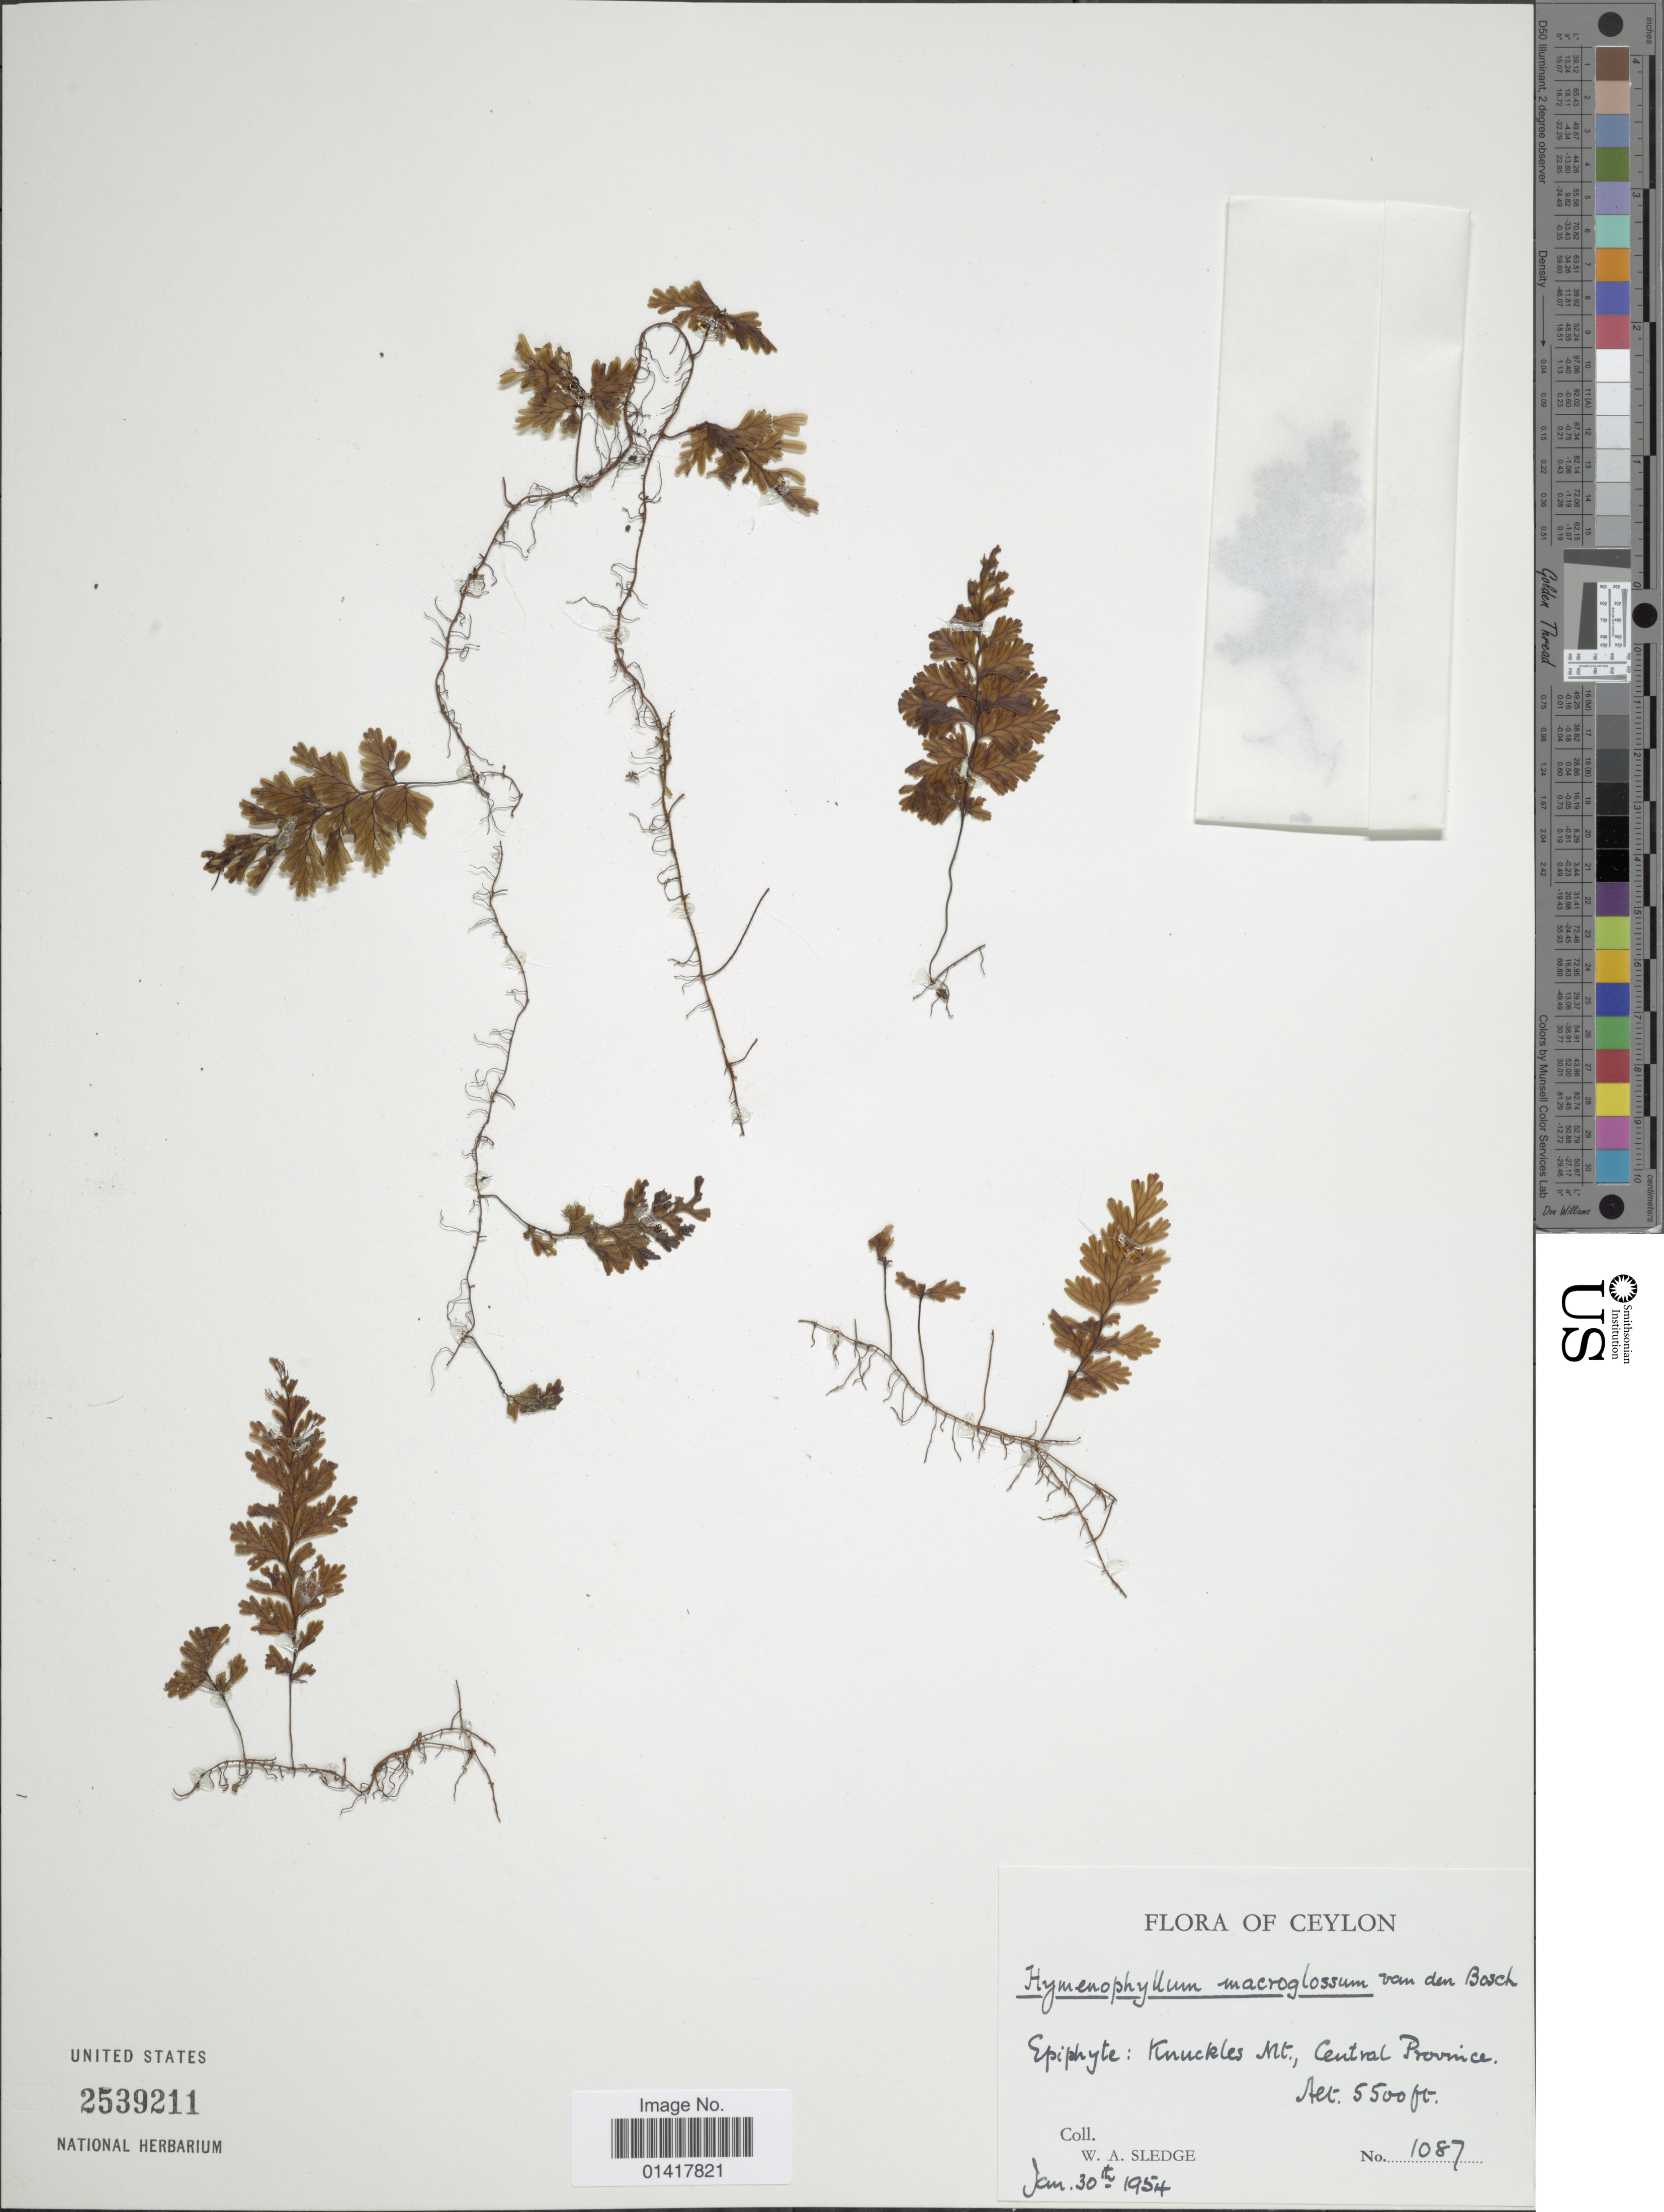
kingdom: Plantae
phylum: Tracheophyta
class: Polypodiopsida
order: Hymenophyllales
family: Hymenophyllaceae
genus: Hymenophyllum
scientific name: Hymenophyllum macroglossum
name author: Bosch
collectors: W. A. Sledge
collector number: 1087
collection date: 1954-01-30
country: Sri Lanka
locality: Knuckles Mt., Central Province, Ceylon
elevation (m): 1676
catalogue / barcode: US 2539211